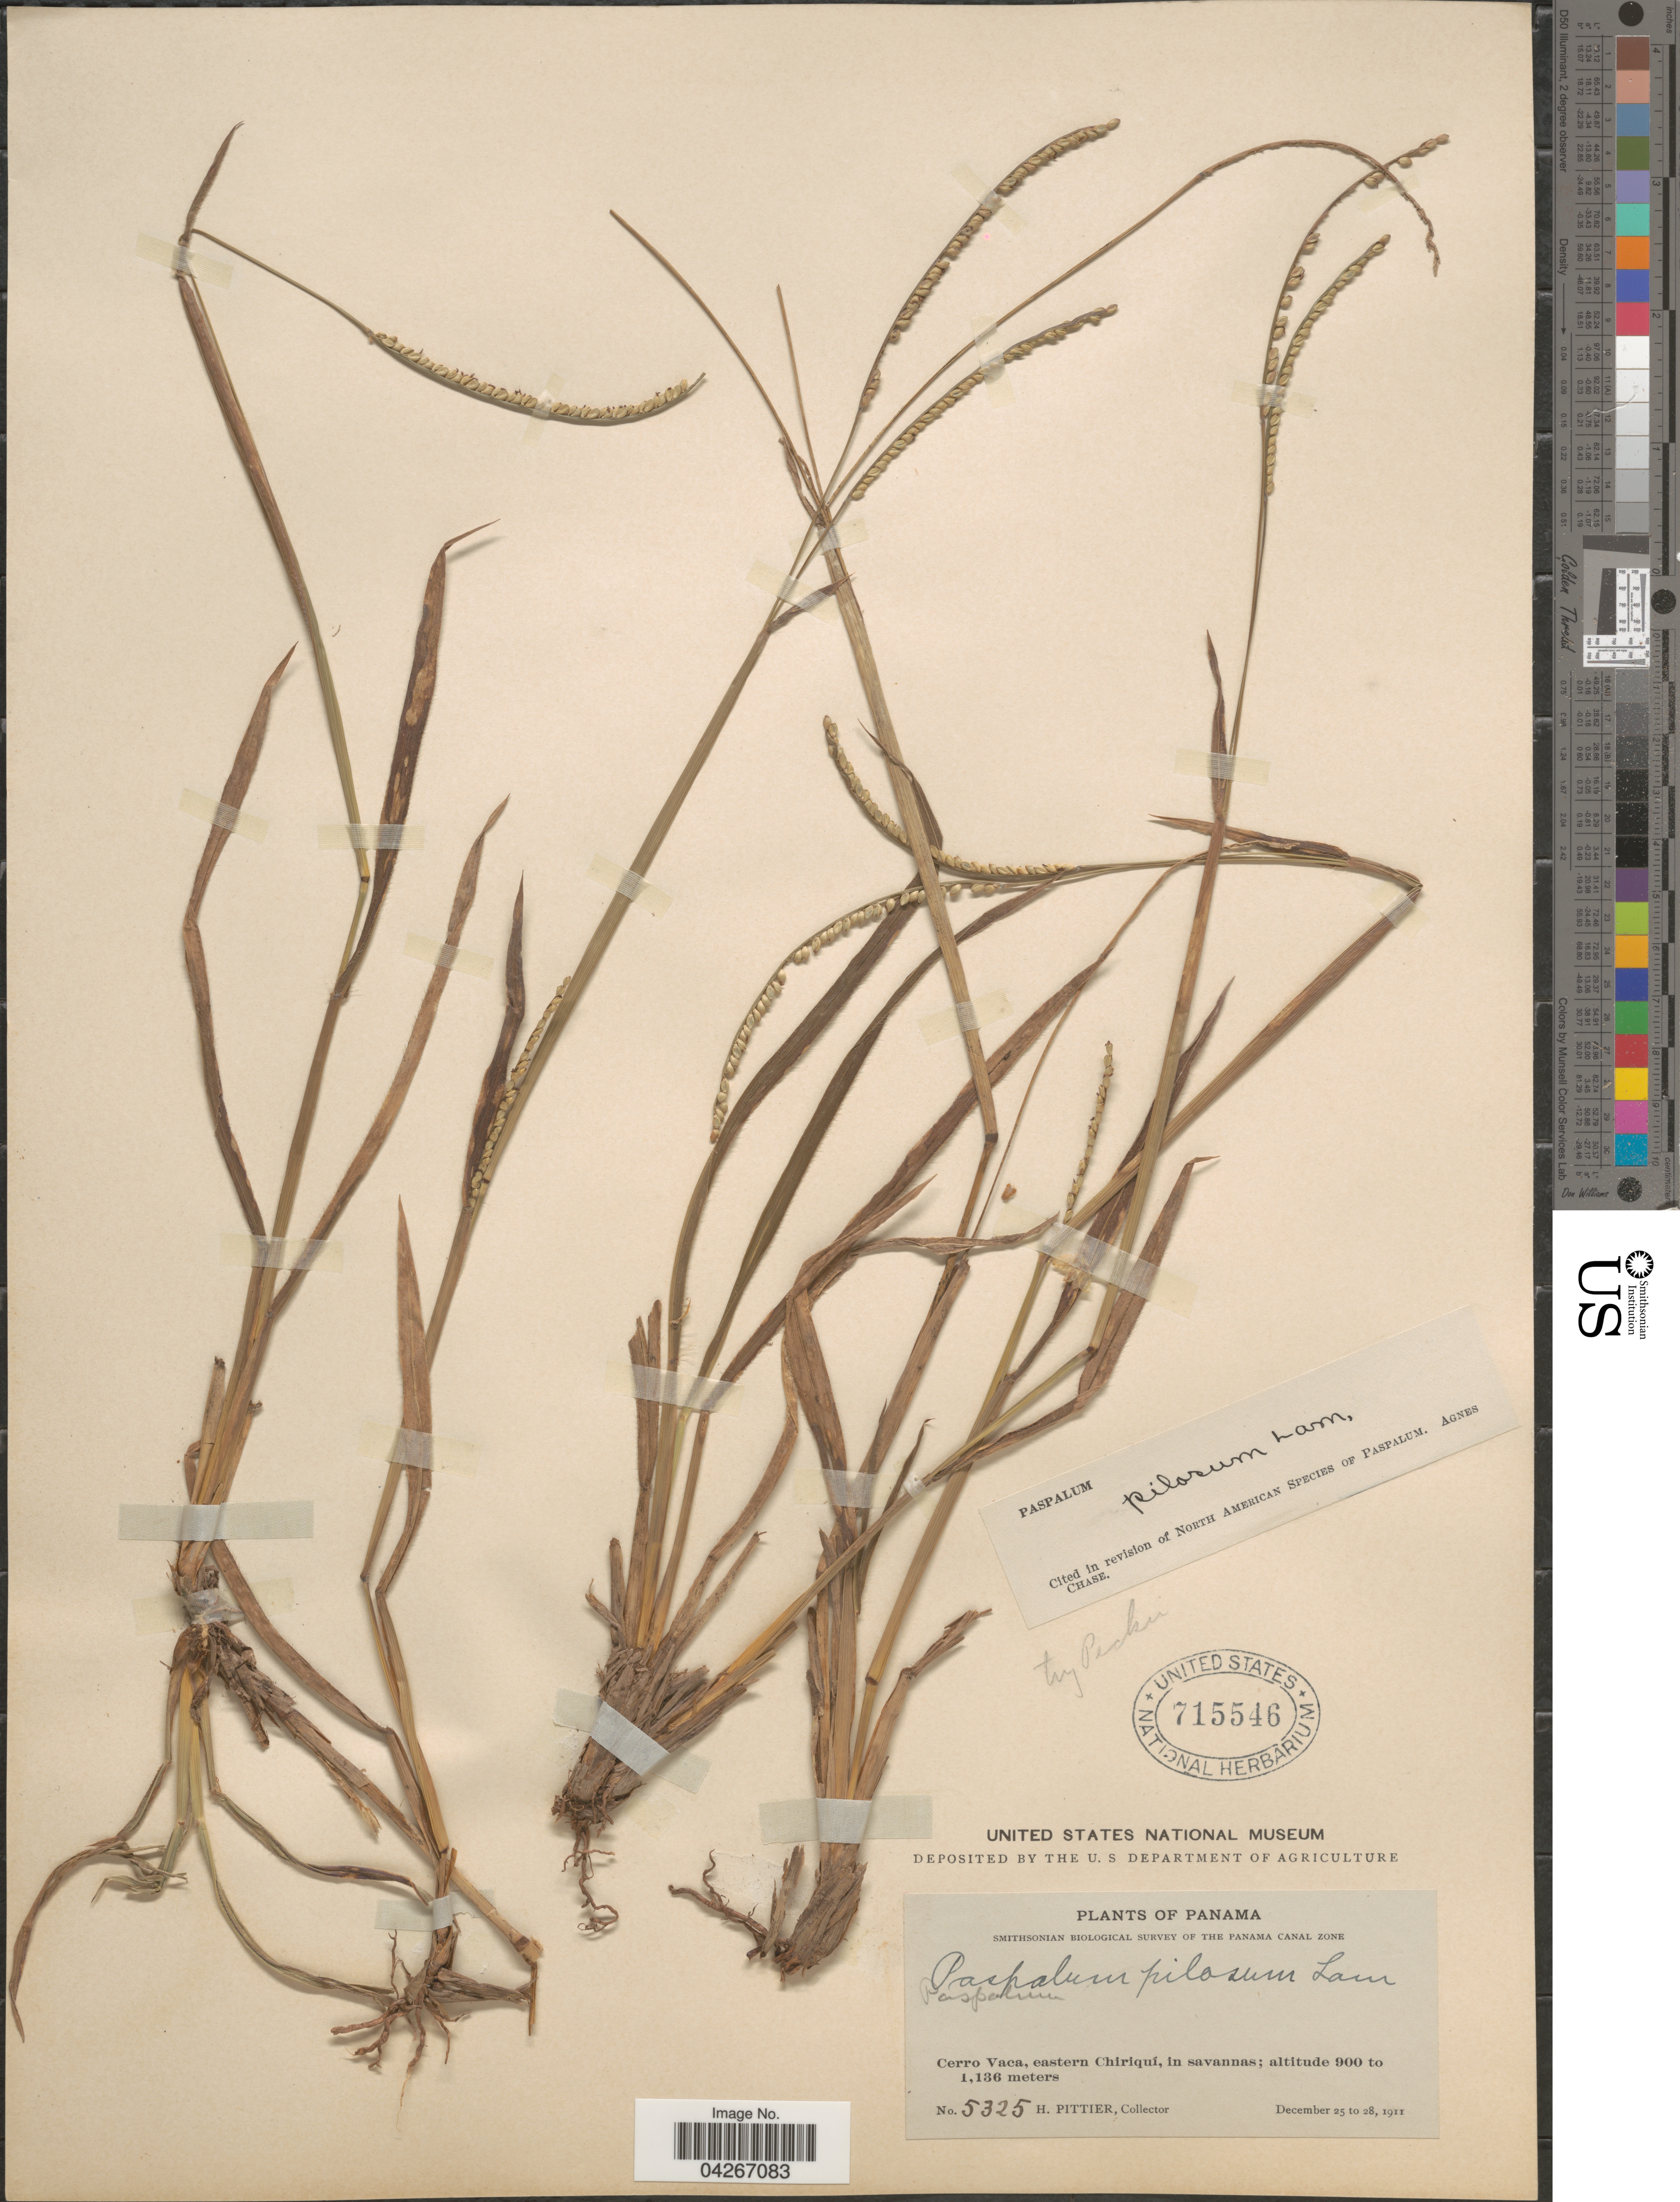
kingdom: Plantae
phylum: Tracheophyta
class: Liliopsida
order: Poales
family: Poaceae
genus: Paspalum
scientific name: Paspalum pilosum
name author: Lam.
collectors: H. F. Pittier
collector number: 5325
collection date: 1911-12-25/1911-12-28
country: Panama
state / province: Chiriqui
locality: Smithsonian Biological Survey Of The Oanama Canal Zone. Cerro Vaca, eastern Chiriqui, in savannas.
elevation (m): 900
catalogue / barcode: US 715546